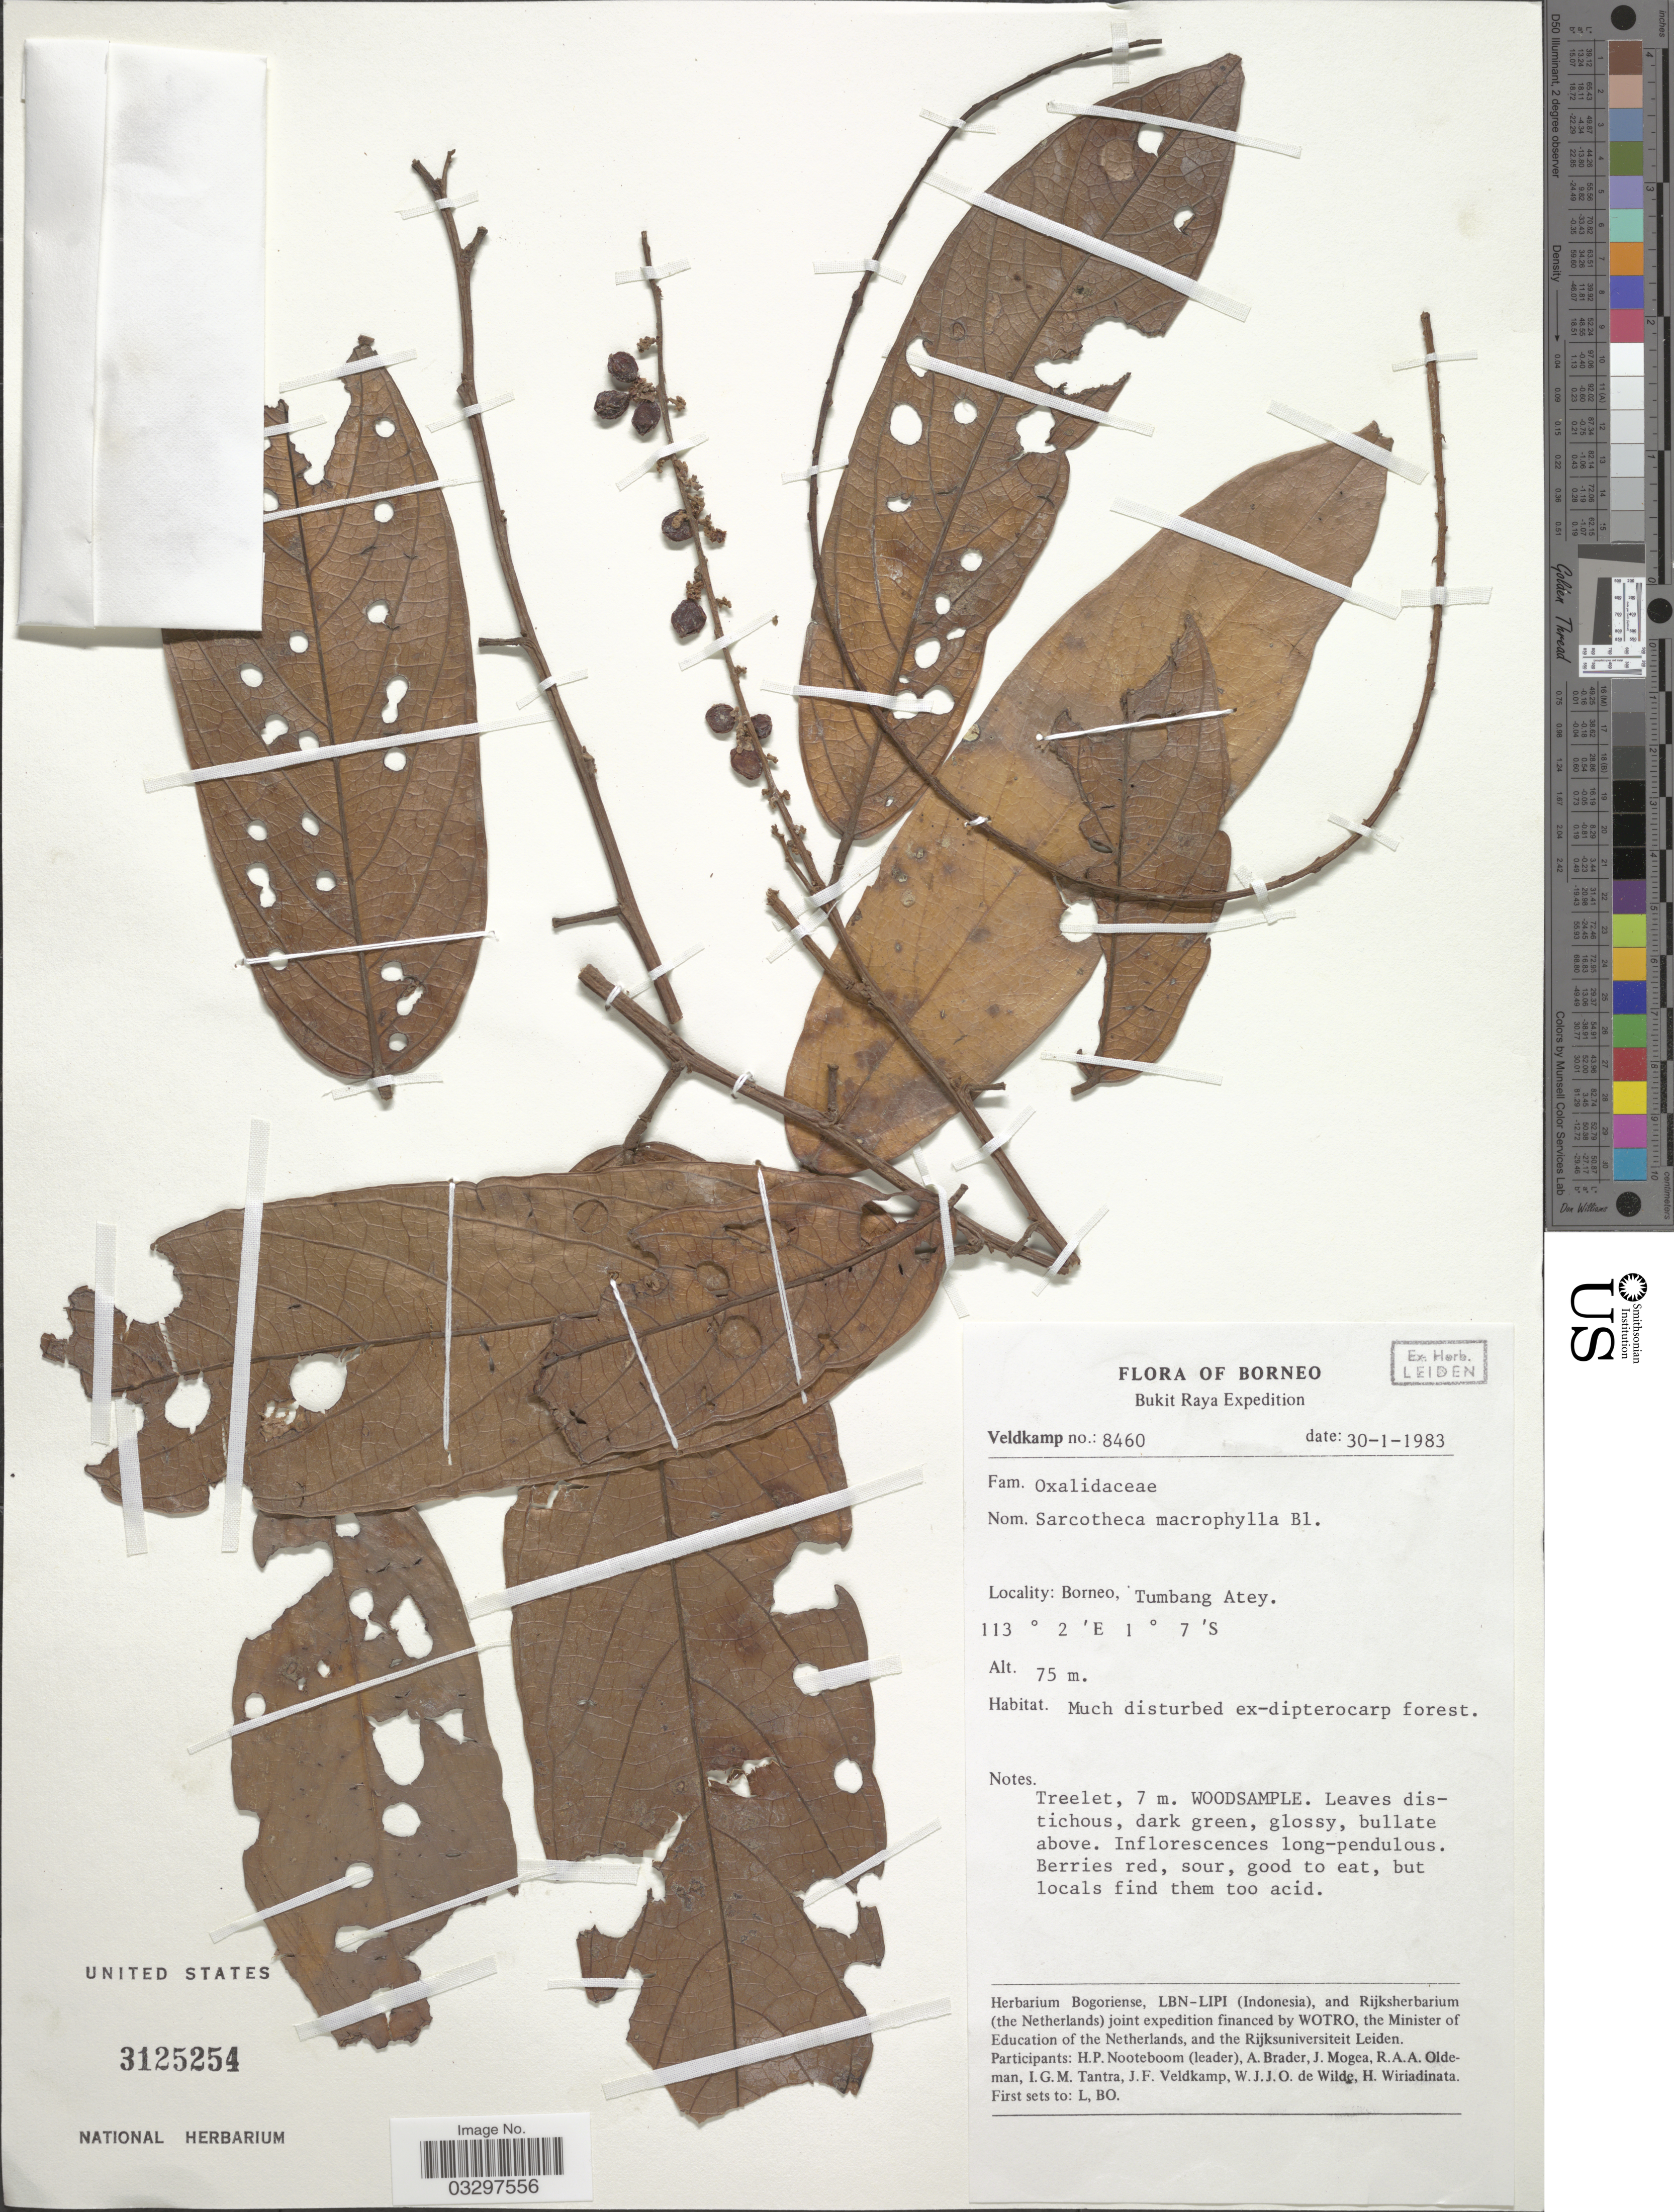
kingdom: Plantae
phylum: Tracheophyta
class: Magnoliopsida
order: Oxalidales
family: Oxalidaceae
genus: Sarcotheca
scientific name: Sarcotheca macrophylla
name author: Blume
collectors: H. P. Nooteboom, A. Brader, J. Mogea, R. Oldeman & et al.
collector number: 8460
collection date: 1983-01-30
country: Indonesia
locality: Borneo. Bukit Raya. Borneo, Tumbang Atey.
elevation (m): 75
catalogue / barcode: US 3125254